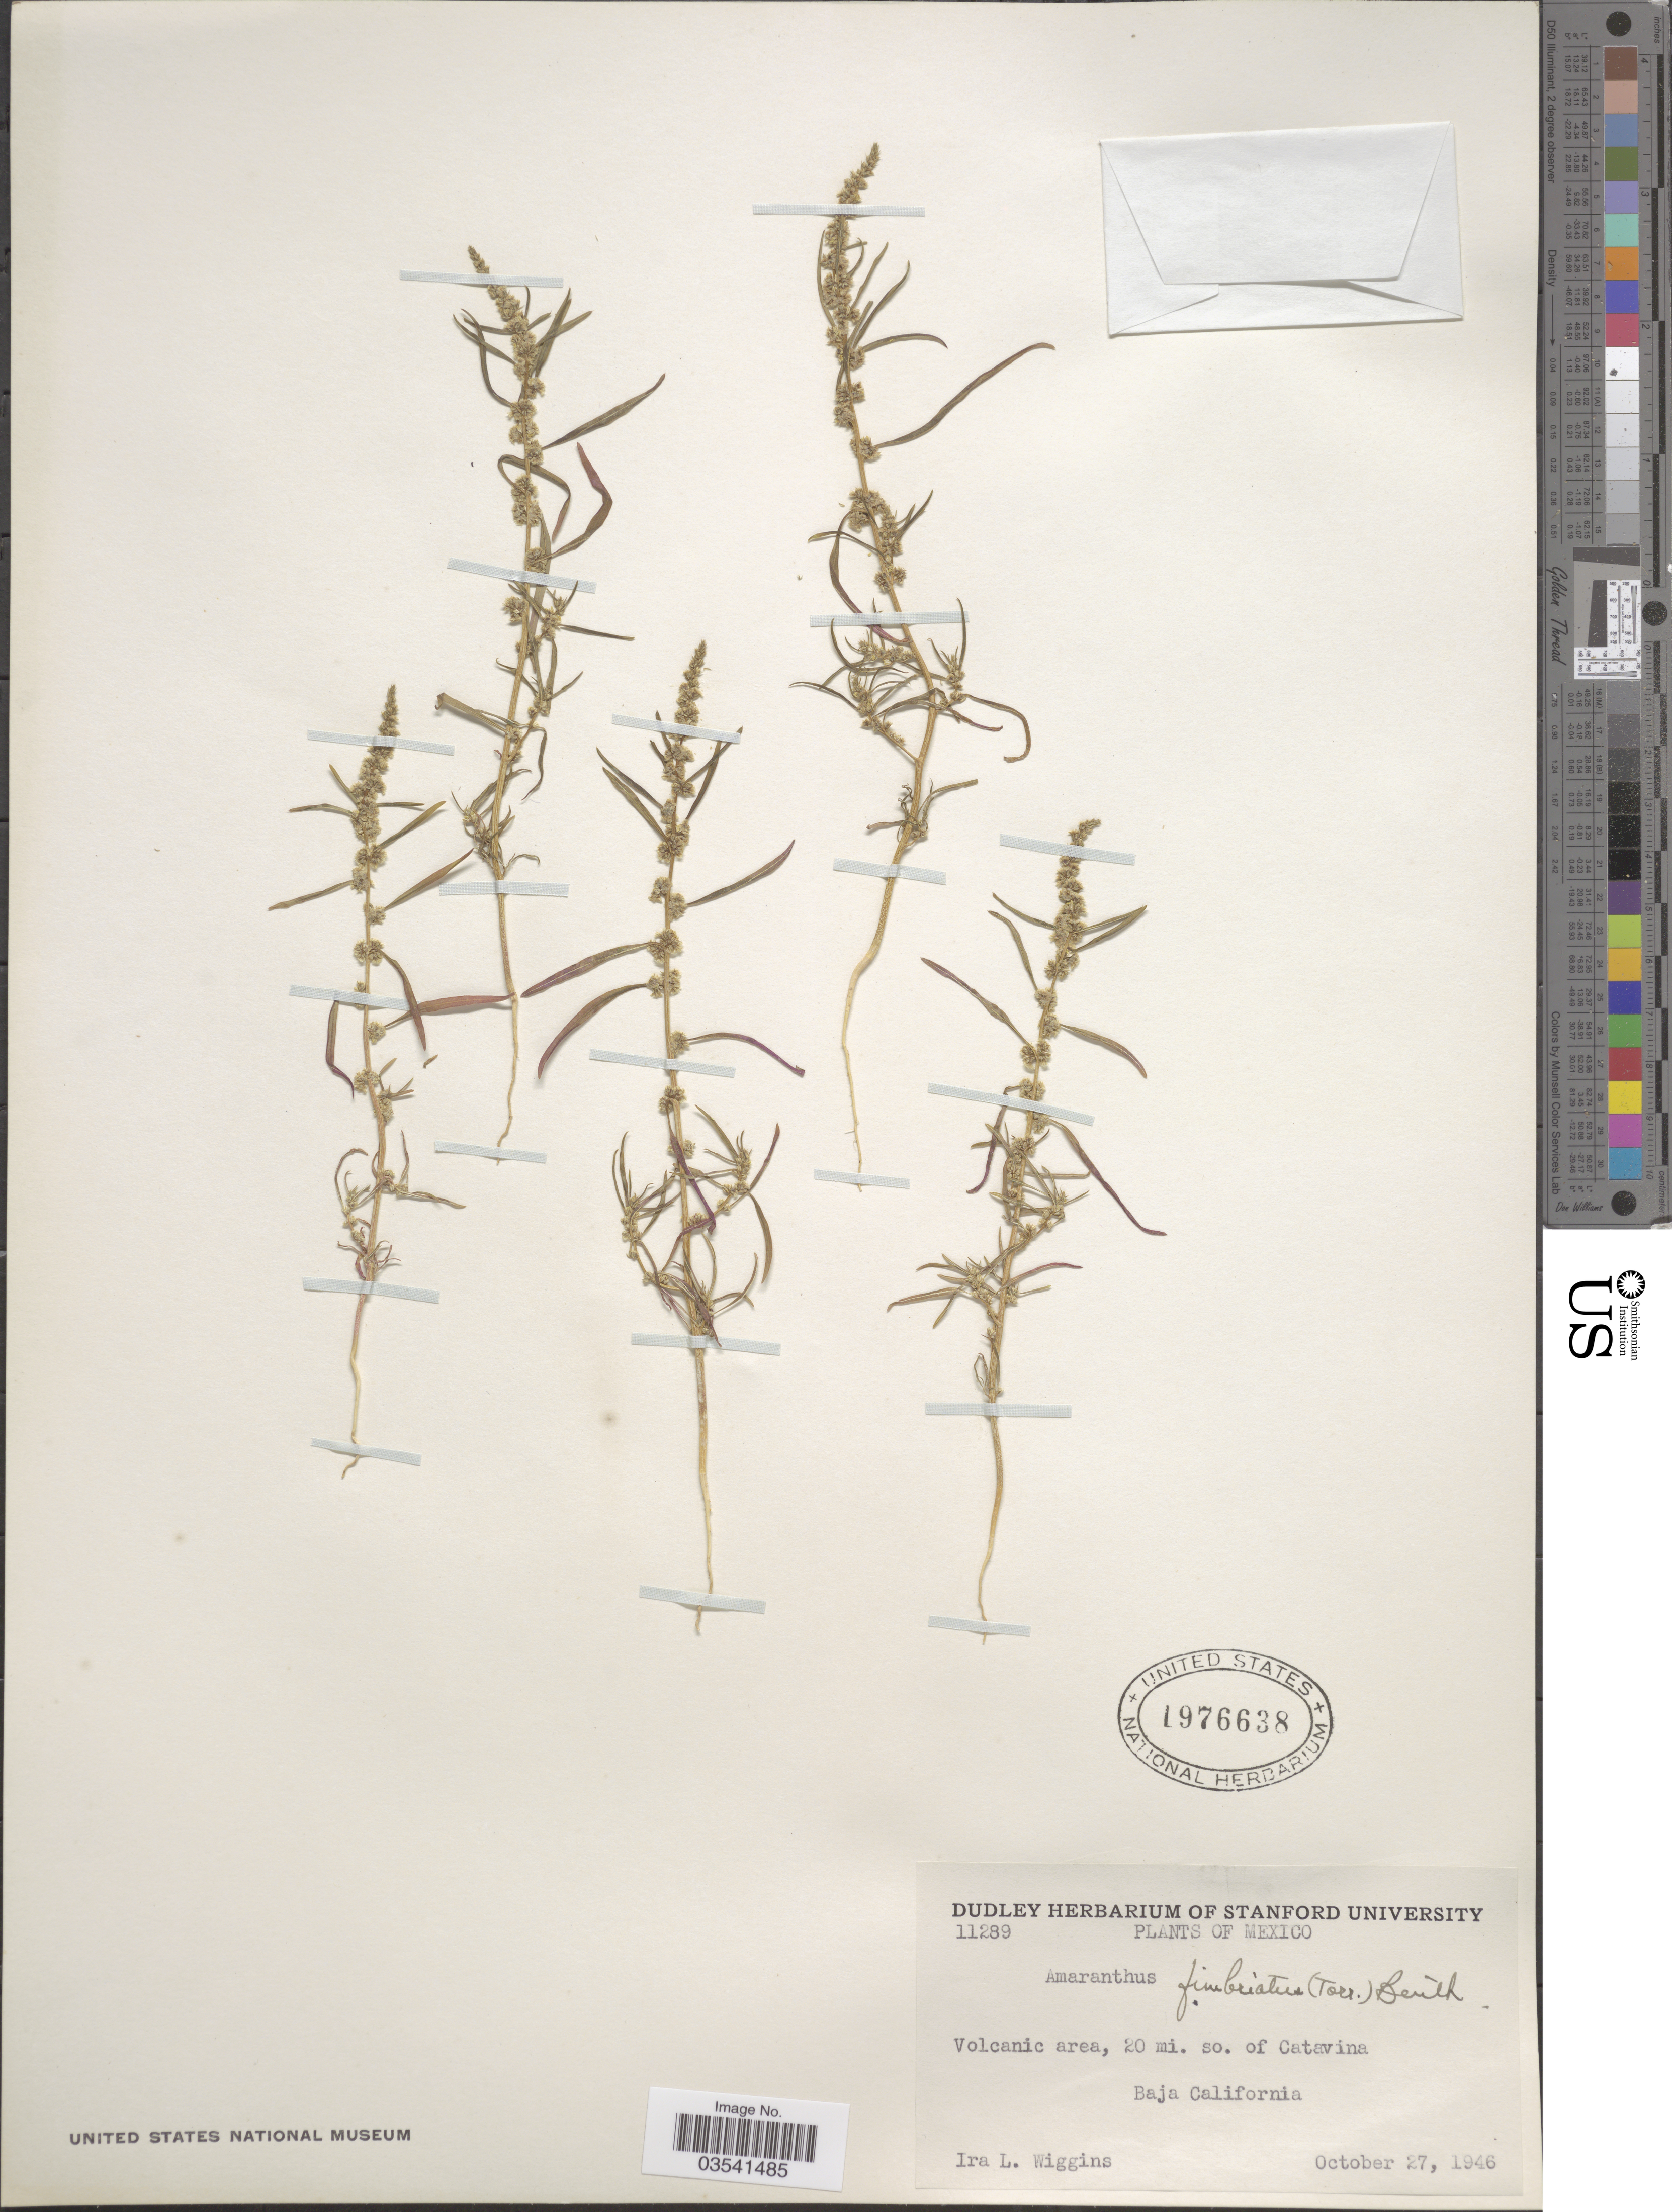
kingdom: Plantae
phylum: Tracheophyta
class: Magnoliopsida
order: Caryophyllales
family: Amaranthaceae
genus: Amaranthus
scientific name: Amaranthus fimbriatus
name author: (Torr.) Benth. ex S. Watson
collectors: I. L. Wiggins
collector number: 11289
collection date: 1946-10-27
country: Mexico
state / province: Baja California Norte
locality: Volcanic area, 20 mi. so. of Catavina.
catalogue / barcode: US 1976638